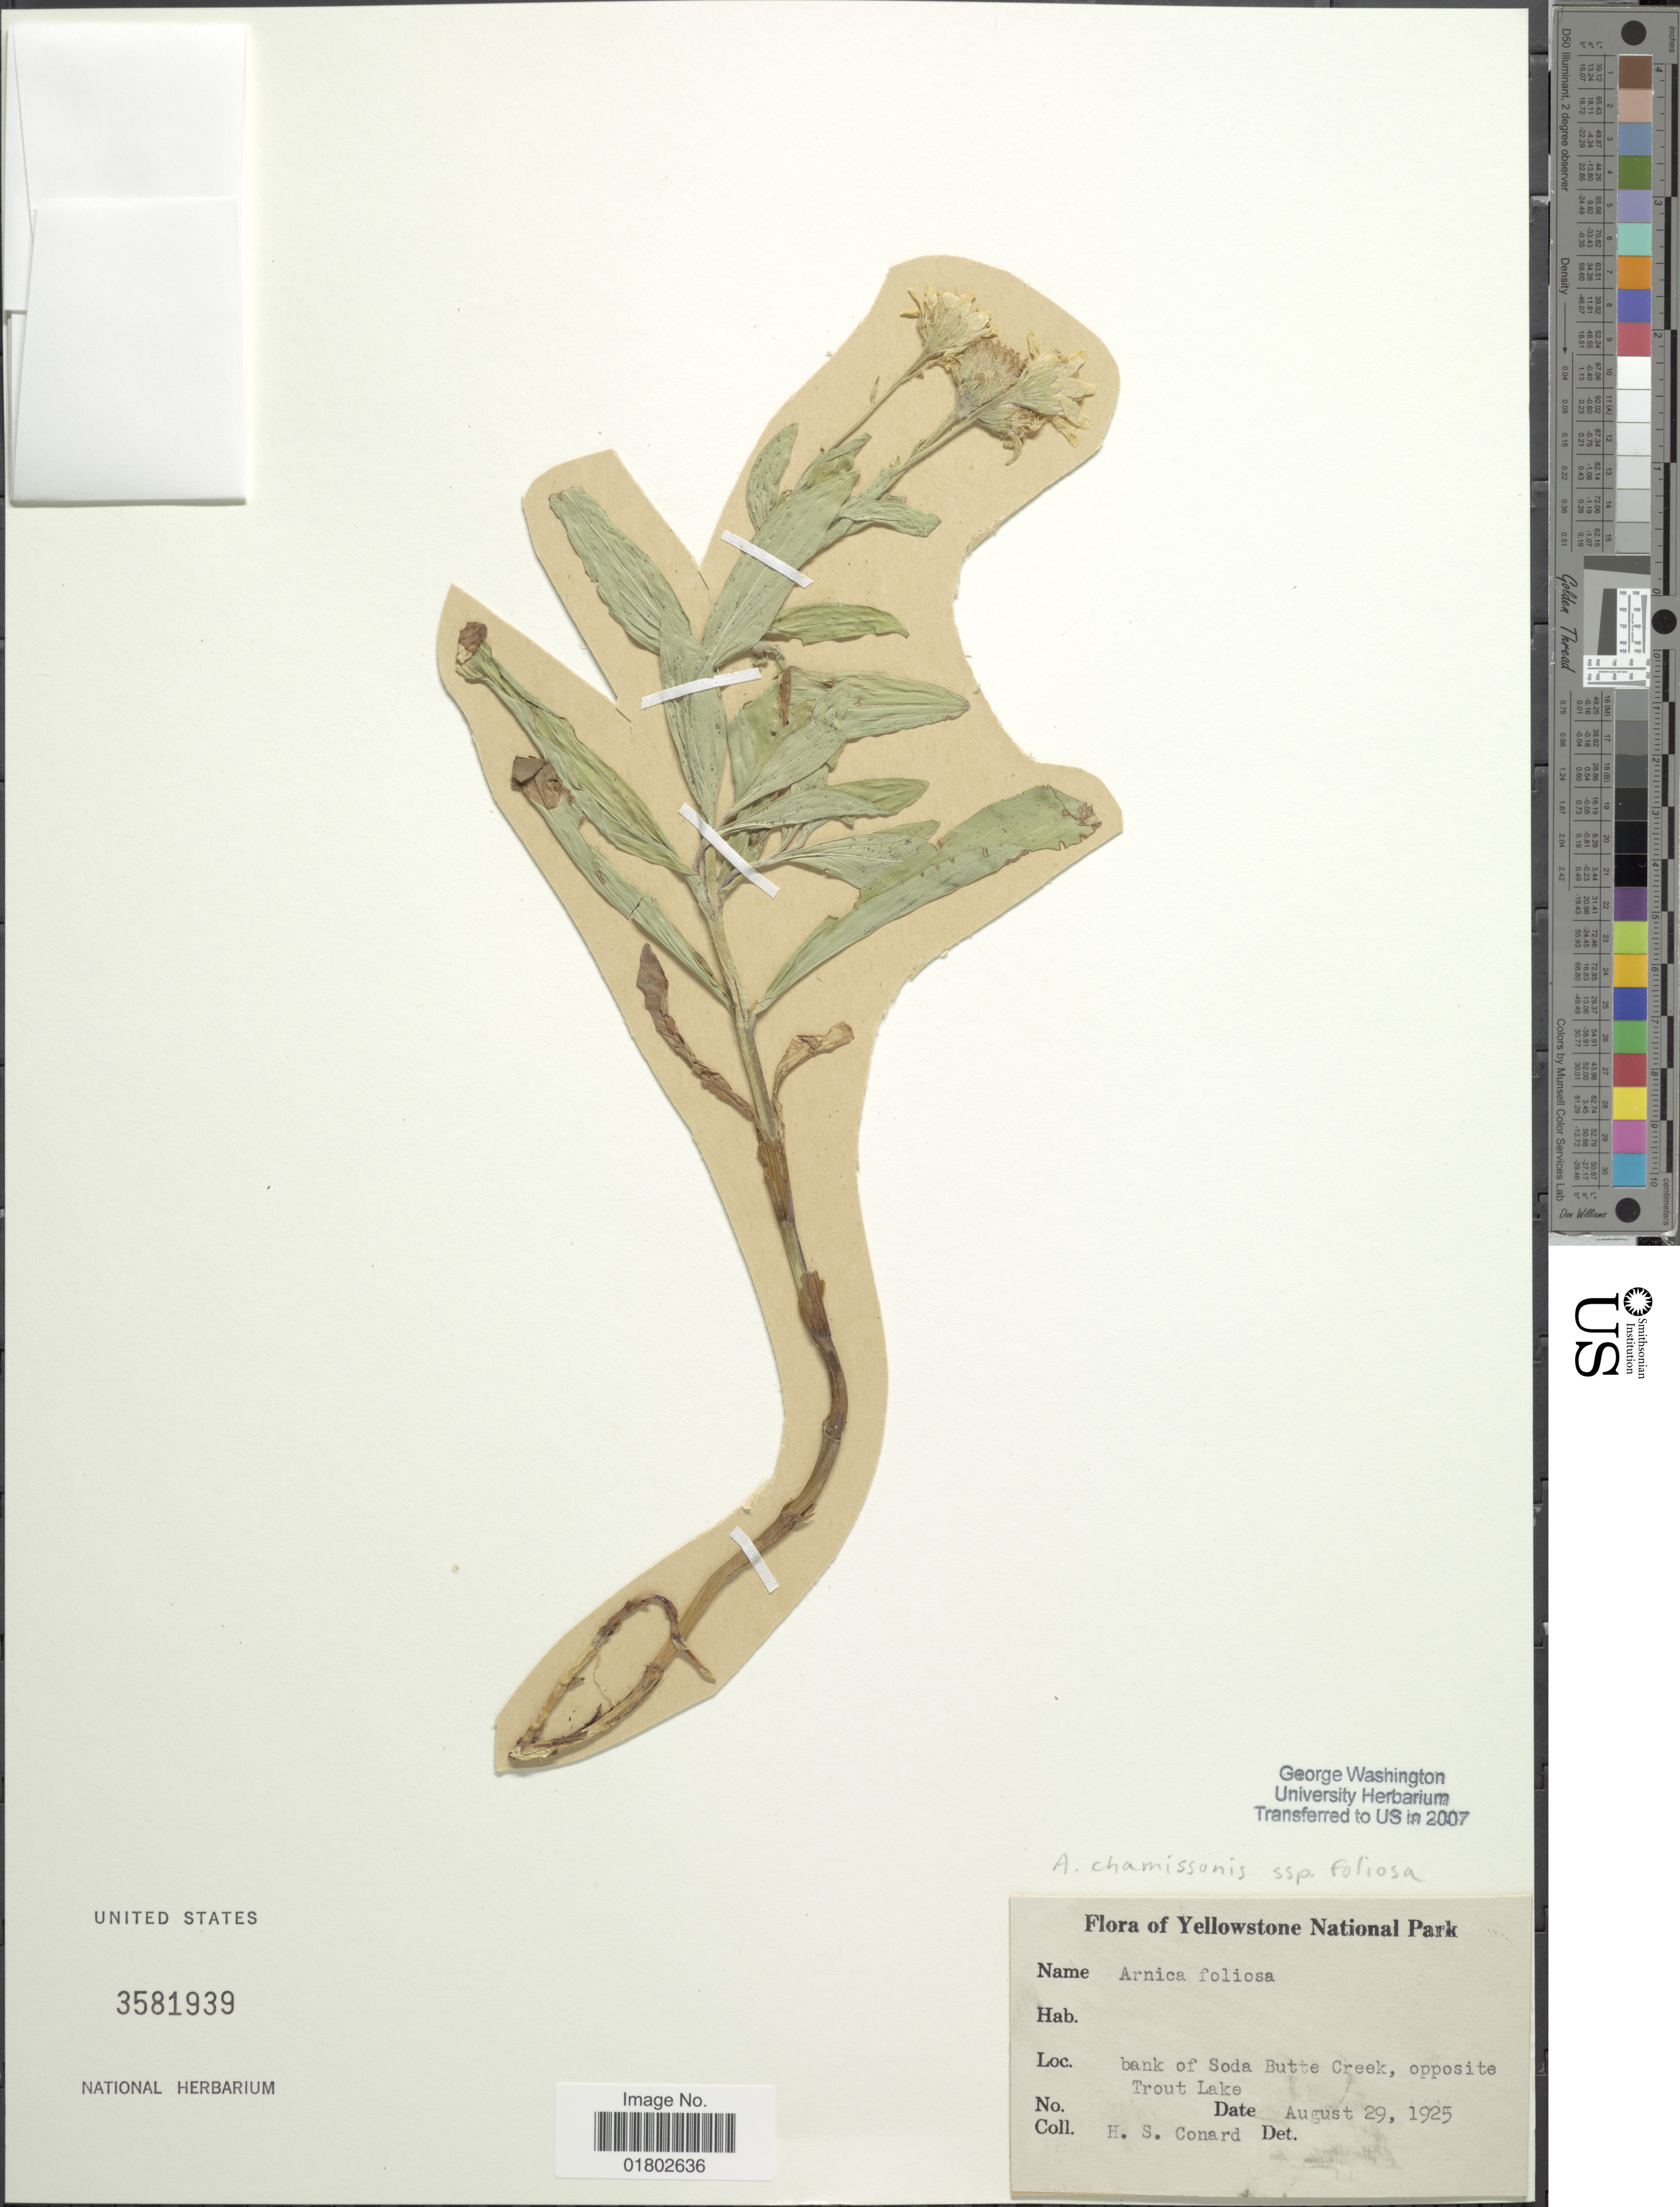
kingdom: Plantae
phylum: Tracheophyta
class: Magnoliopsida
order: Asterales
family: Asteraceae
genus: Arnica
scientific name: Arnica chamissonis subsp. foliosa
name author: (Nutt.) Maguire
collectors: H. S. Conard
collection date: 1925-08-23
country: United States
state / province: Wyoming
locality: Bank of Soda Butte Creek, opposite Trout Lake. Yellowstone National Park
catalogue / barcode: US 3581939